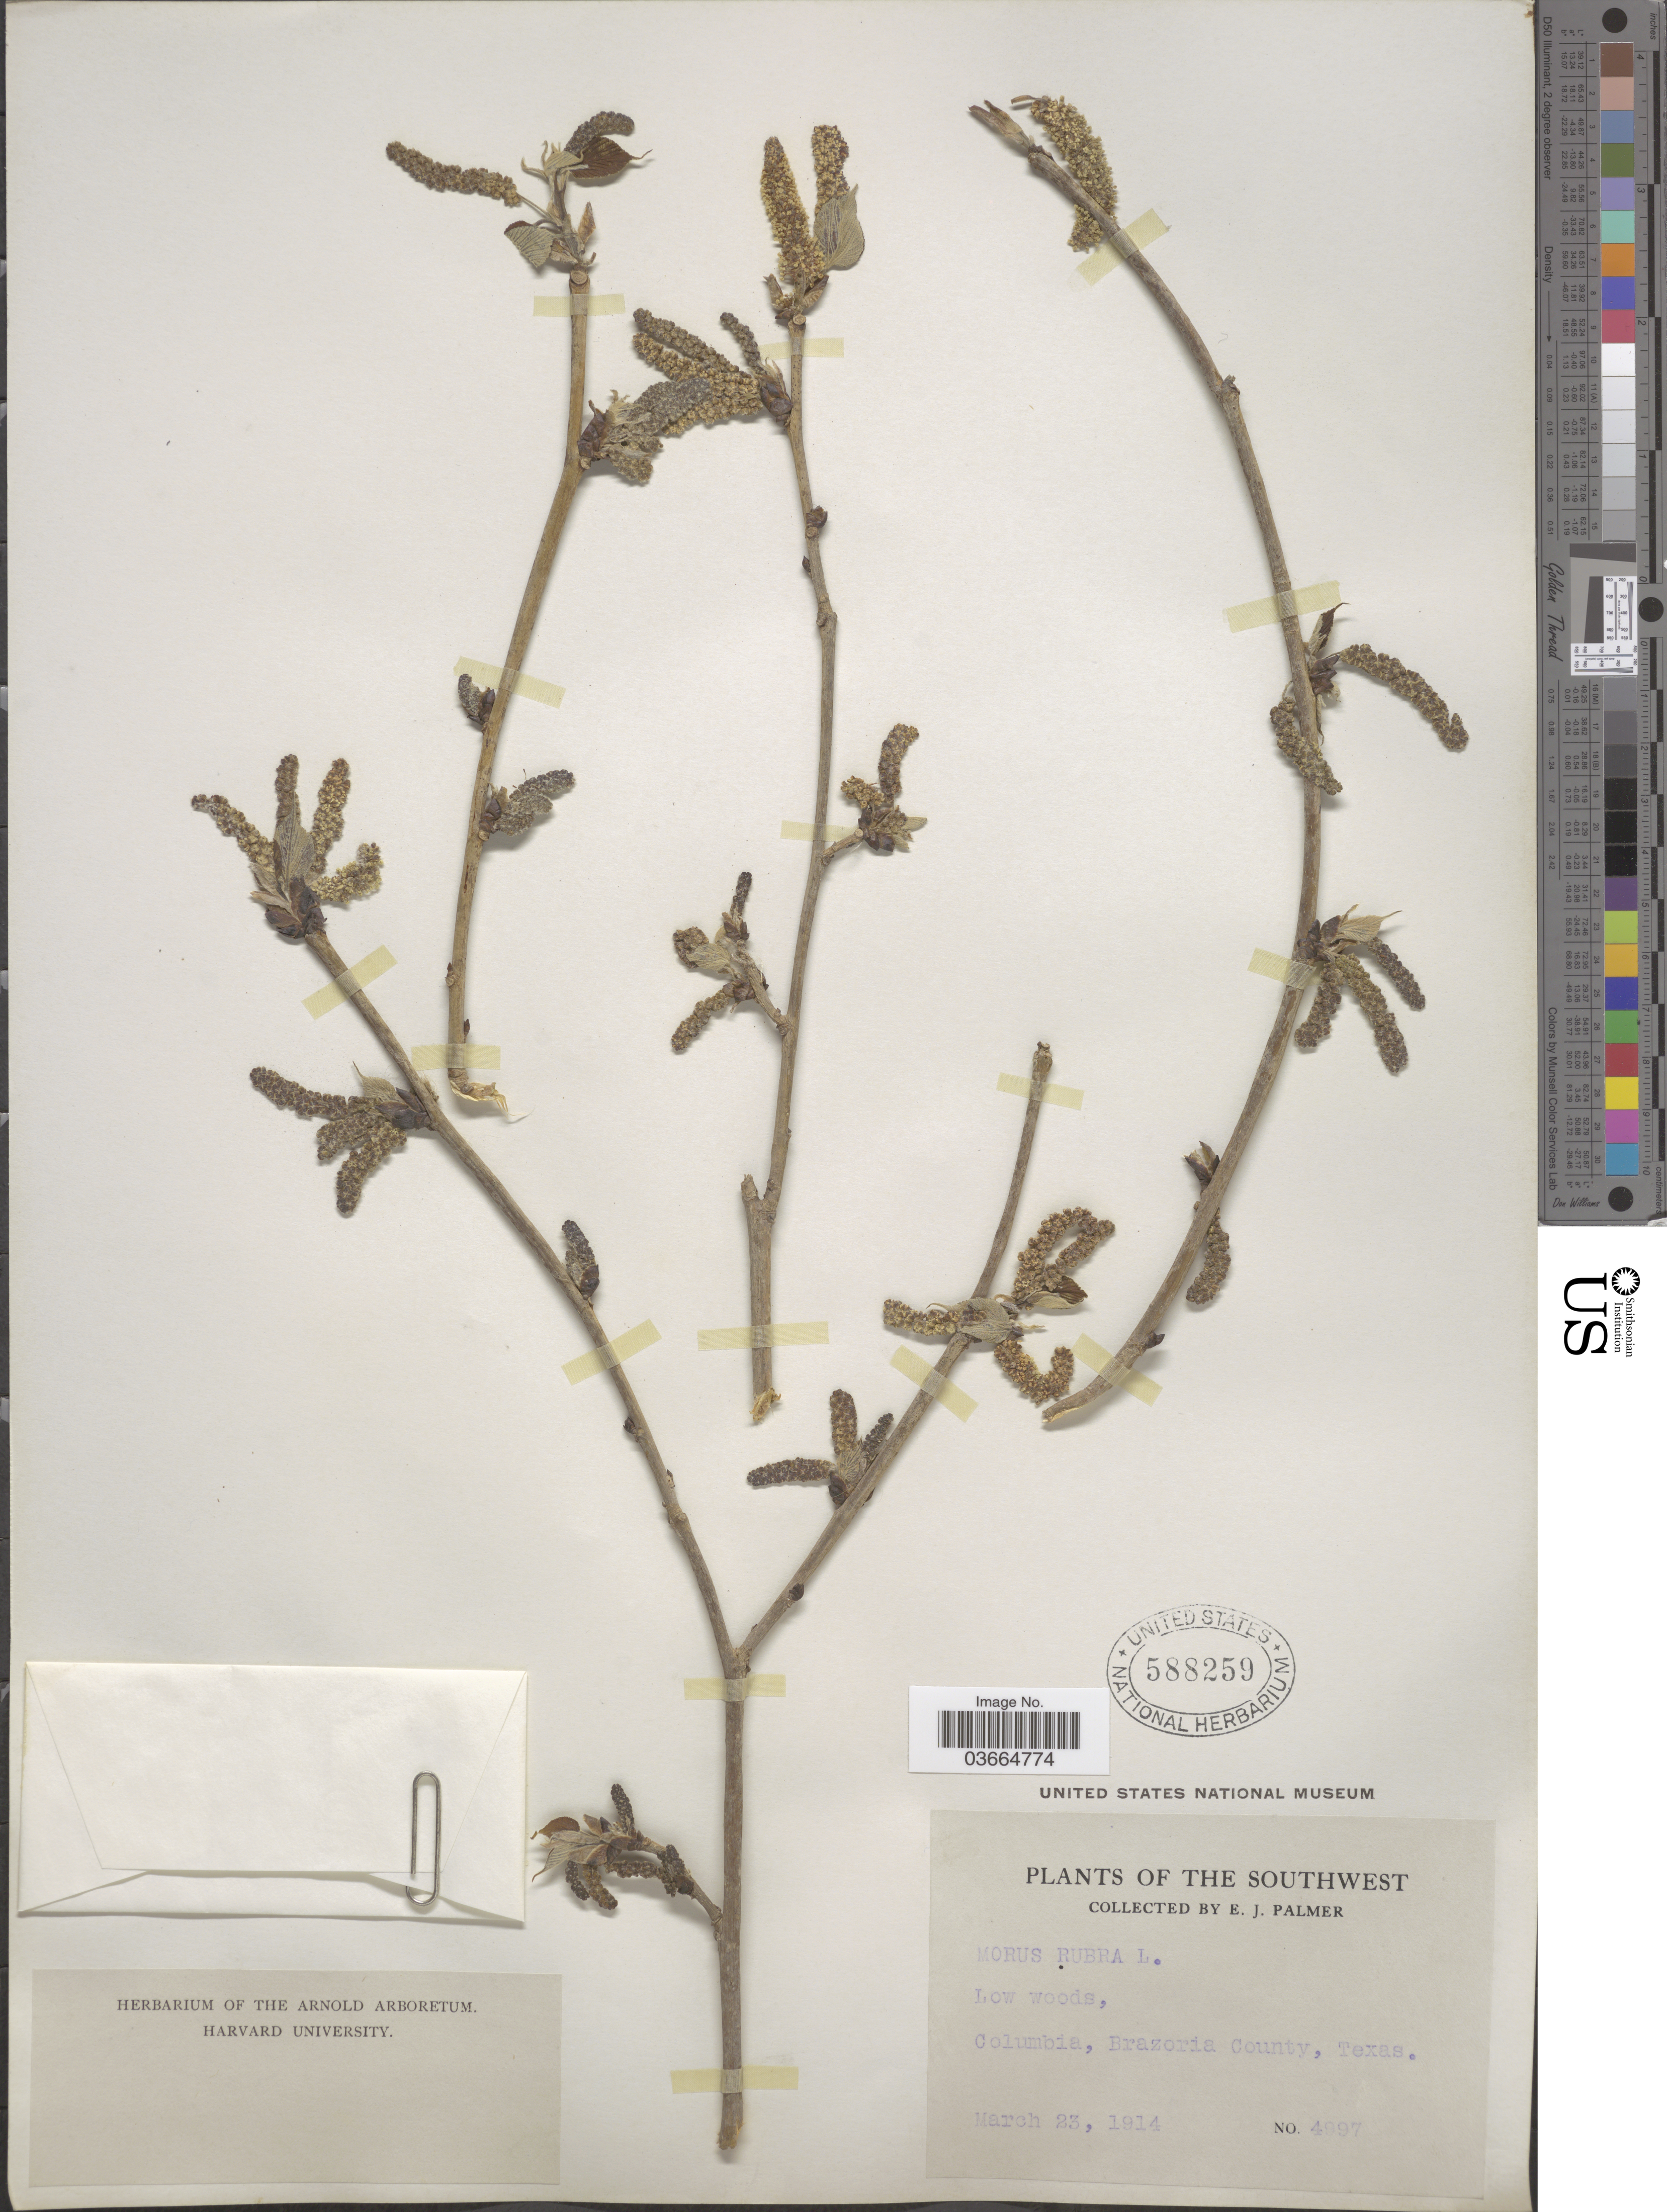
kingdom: Plantae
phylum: Tracheophyta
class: Magnoliopsida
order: Rosales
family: Moraceae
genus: Morus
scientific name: Morus rubra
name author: L.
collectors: E. J. Palmer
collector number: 4997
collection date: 1914-03-23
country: United States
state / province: Texas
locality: Southwest. Columbia, Brazoria County.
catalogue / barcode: US 588259